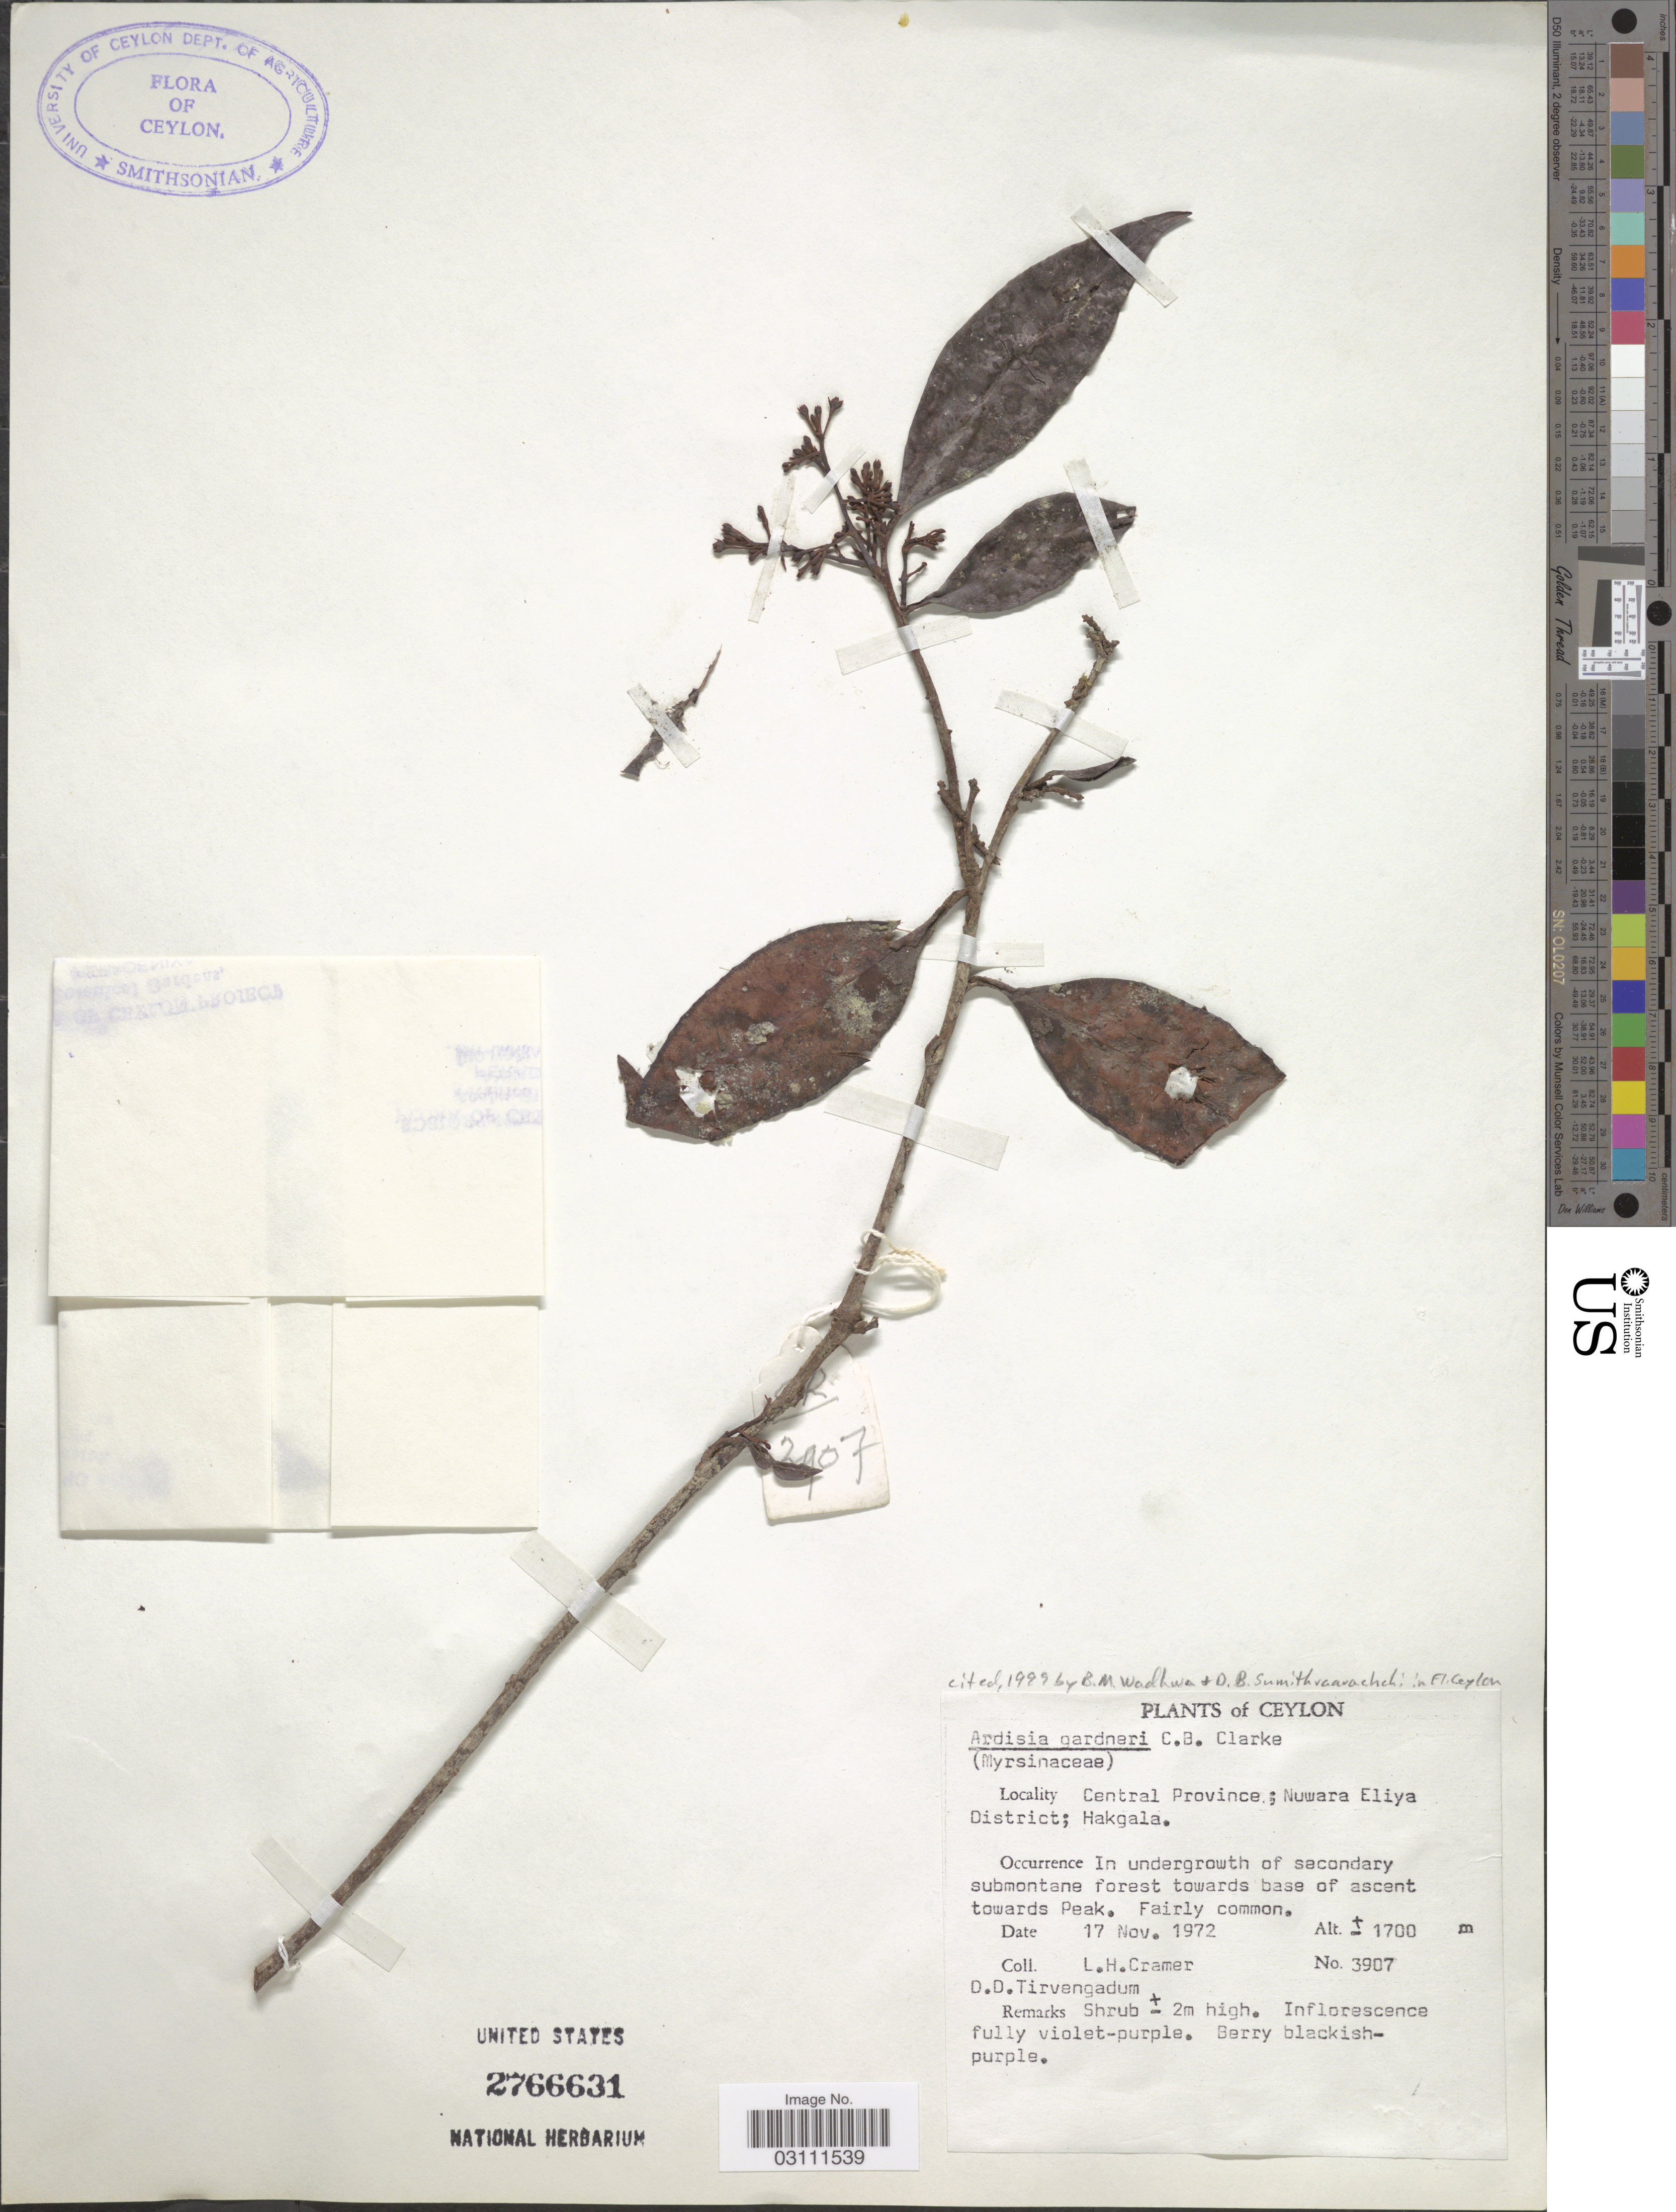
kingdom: Plantae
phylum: Tracheophyta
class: Magnoliopsida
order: Ericales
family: Primulaceae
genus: Ardisia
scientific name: Ardisia gardneri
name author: C.B. Clarke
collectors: L. H. Cramer & D. Tirvengadum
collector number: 3907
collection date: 1972-11-17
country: Sri Lanka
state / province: Central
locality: Ceylon, Central Province; Nuwara Eliya District; Hakgala.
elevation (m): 1700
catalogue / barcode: US 2766631